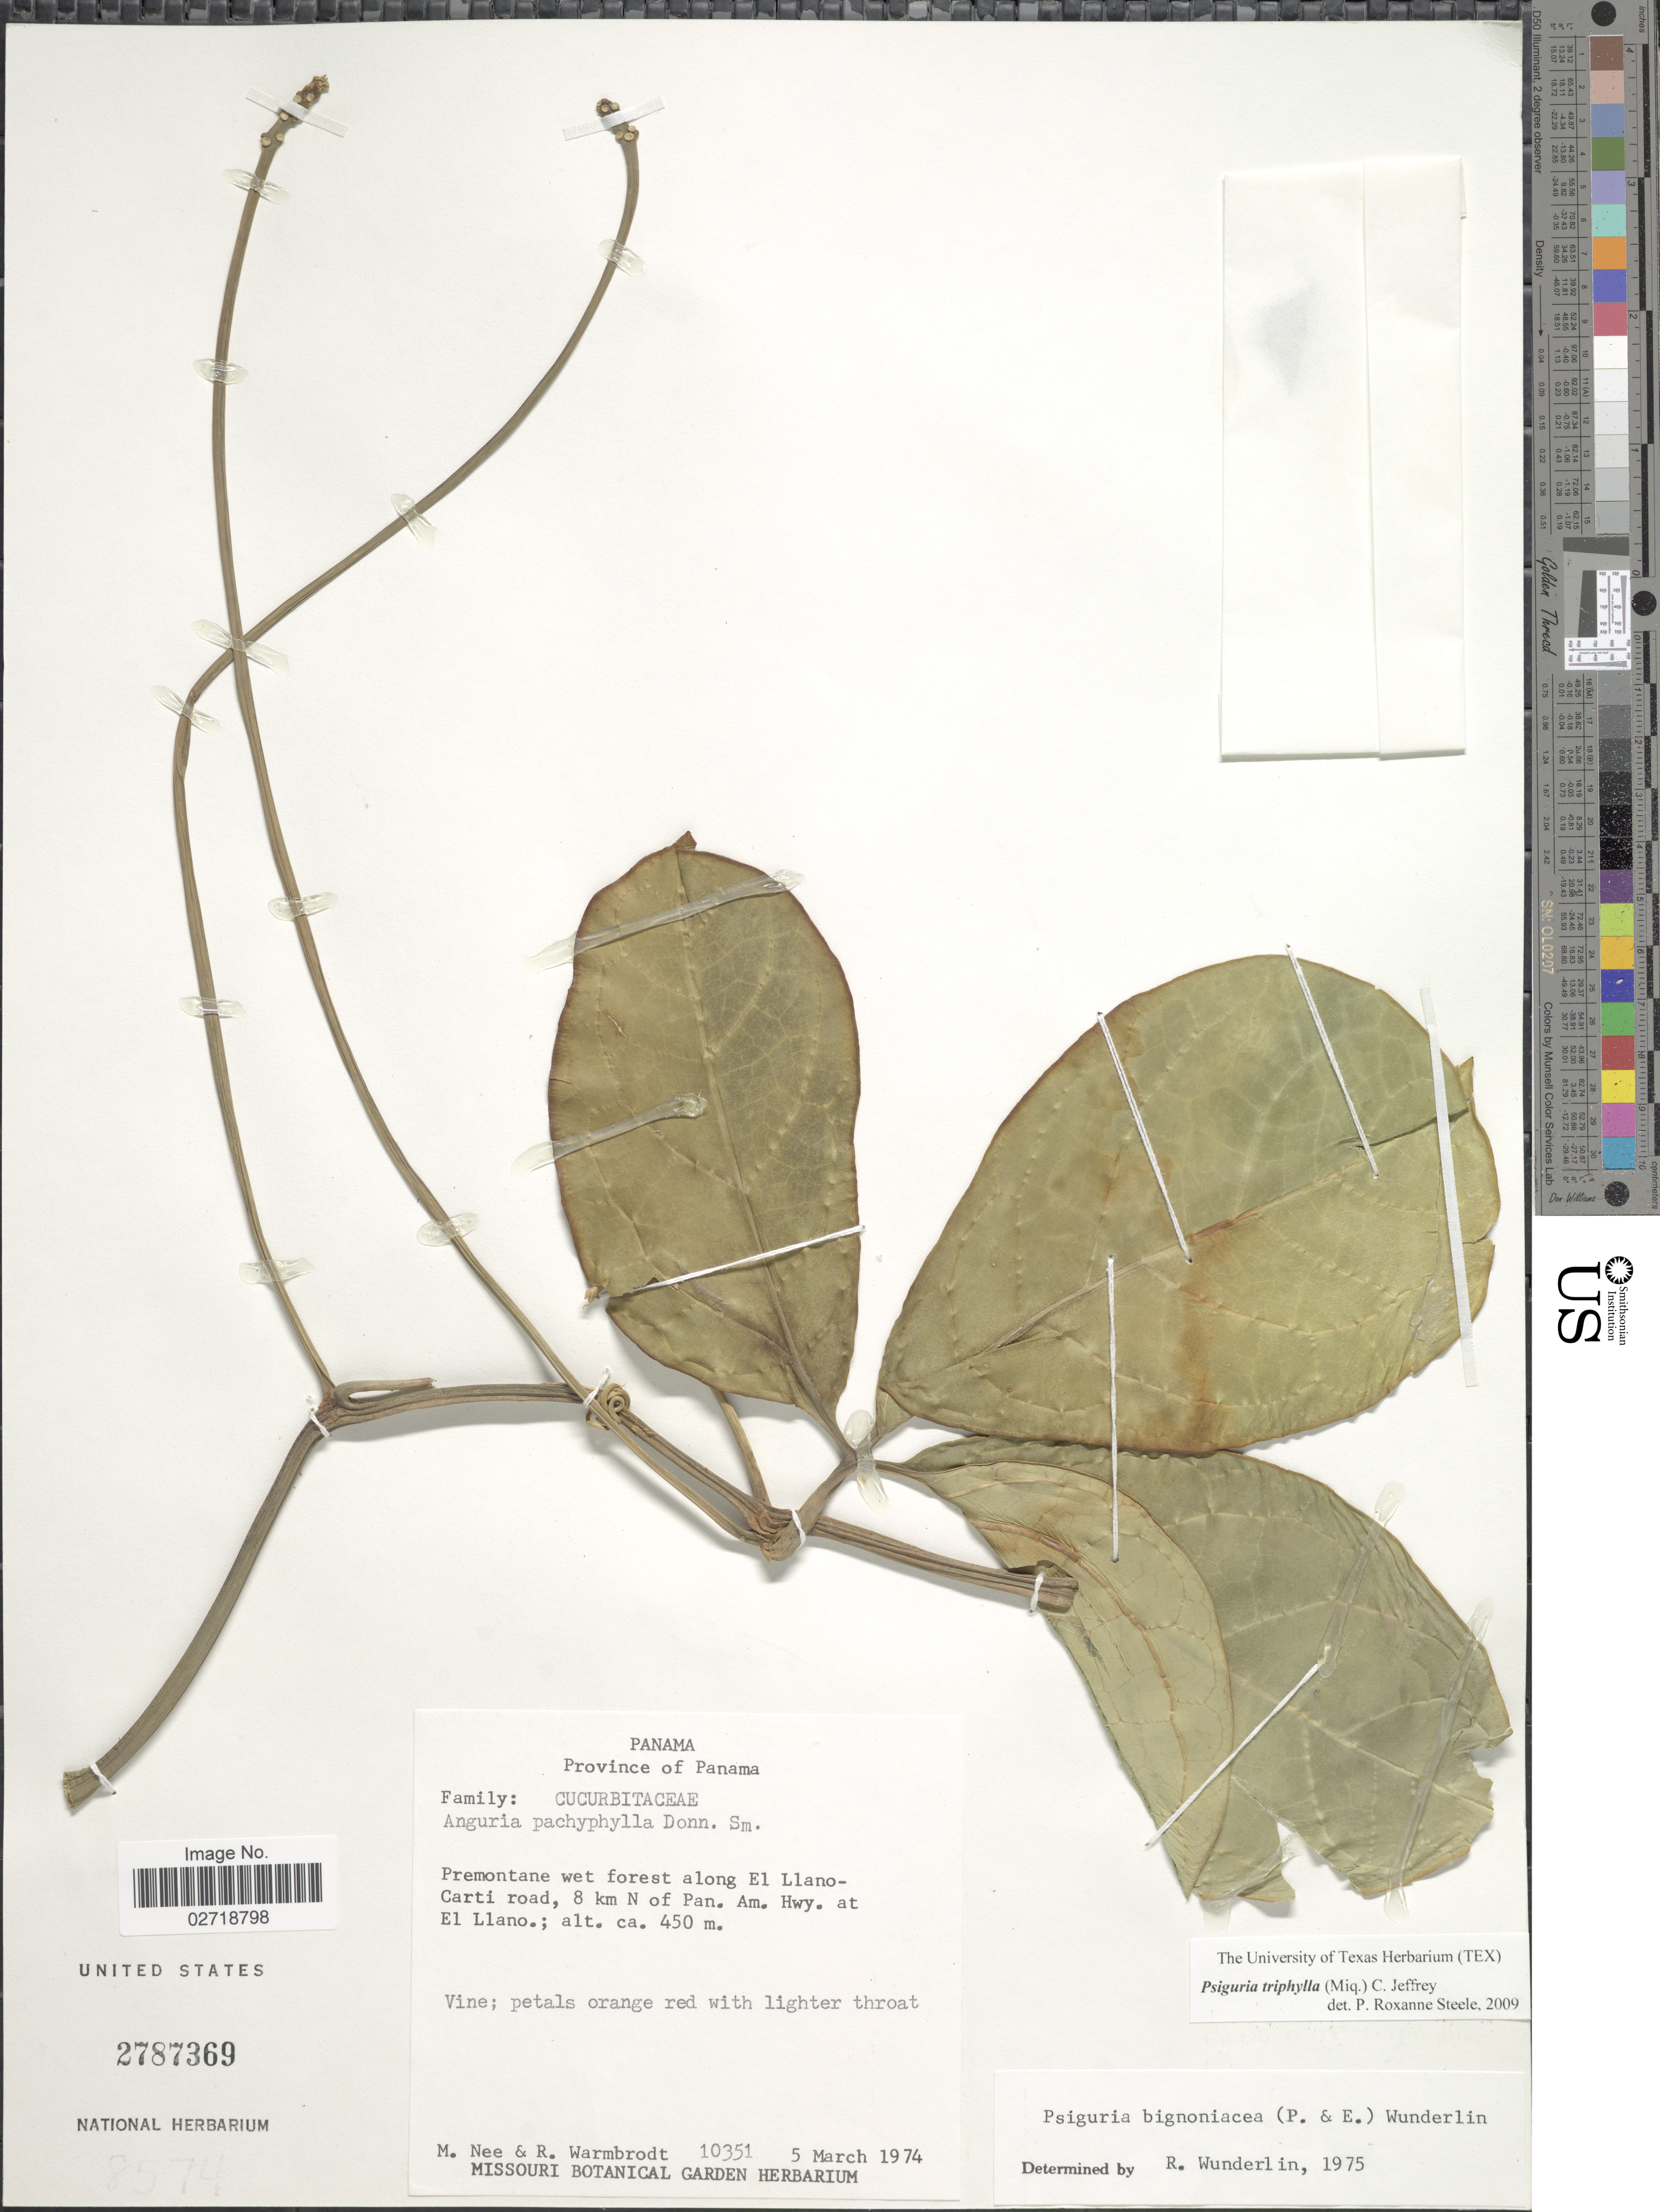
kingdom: Plantae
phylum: Tracheophyta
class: Magnoliopsida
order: Cucurbitales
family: Cucurbitaceae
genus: Psiguria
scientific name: Psiguria triphylla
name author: (Miq.) C. Jeffrey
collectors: M. Nee & R. Warmbrodt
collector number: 10351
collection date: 1974-03-05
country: Panama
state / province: Panamá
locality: Along El Llano-Carti road, 8 km N of Pan. Am. Hwy. at El Llano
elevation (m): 450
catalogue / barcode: US 2787369